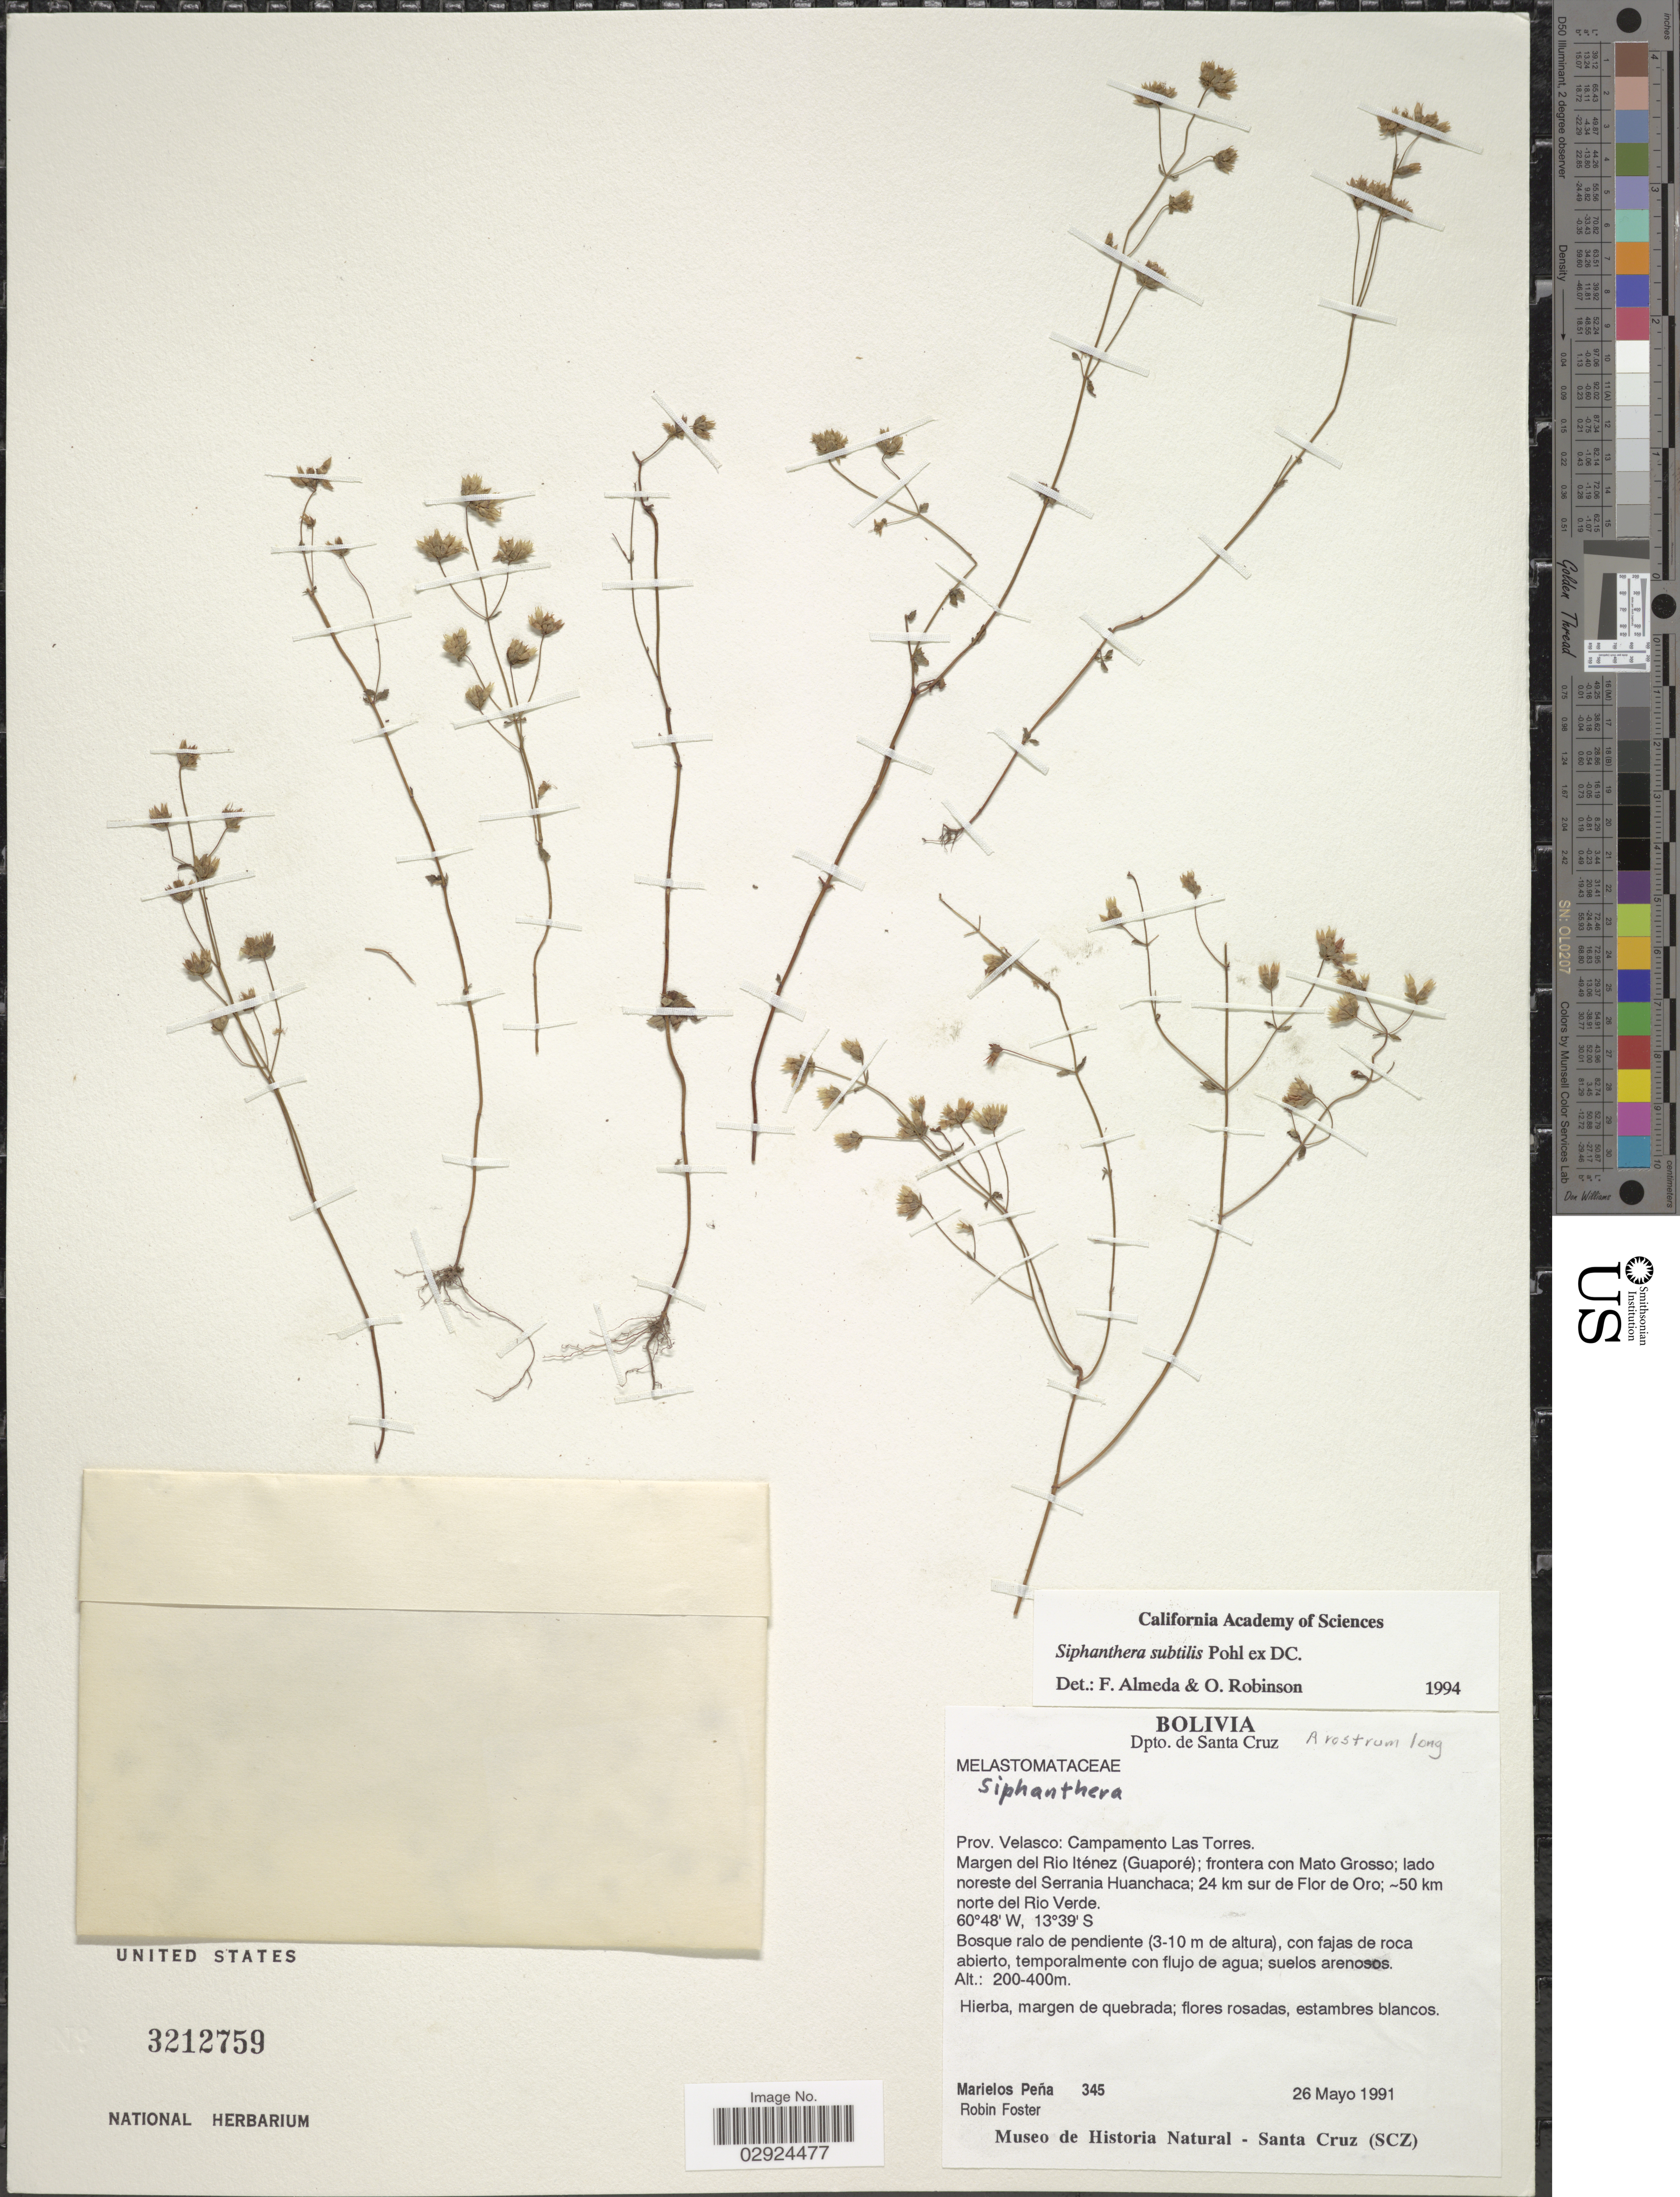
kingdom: Plantae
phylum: Tracheophyta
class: Magnoliopsida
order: Myrtales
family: Melastomataceae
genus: Siphanthera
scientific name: Siphanthera subtilis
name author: Pohl ex DC.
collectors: M. Peña & R. B. Foster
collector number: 345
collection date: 1991-05-26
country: Bolivia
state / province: Santa Cruz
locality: Dpto. Santa Cruz. Prov. Velasco: Campamento Las Torres. Margen del Rio Iténez (Guaporé): frontera con Mato Grosso; lado noreste del Serrania Huanchaca; 24 km sur de Flor de Oro; ~50 km norte del Rio Verde.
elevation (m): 200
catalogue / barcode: US 3212759